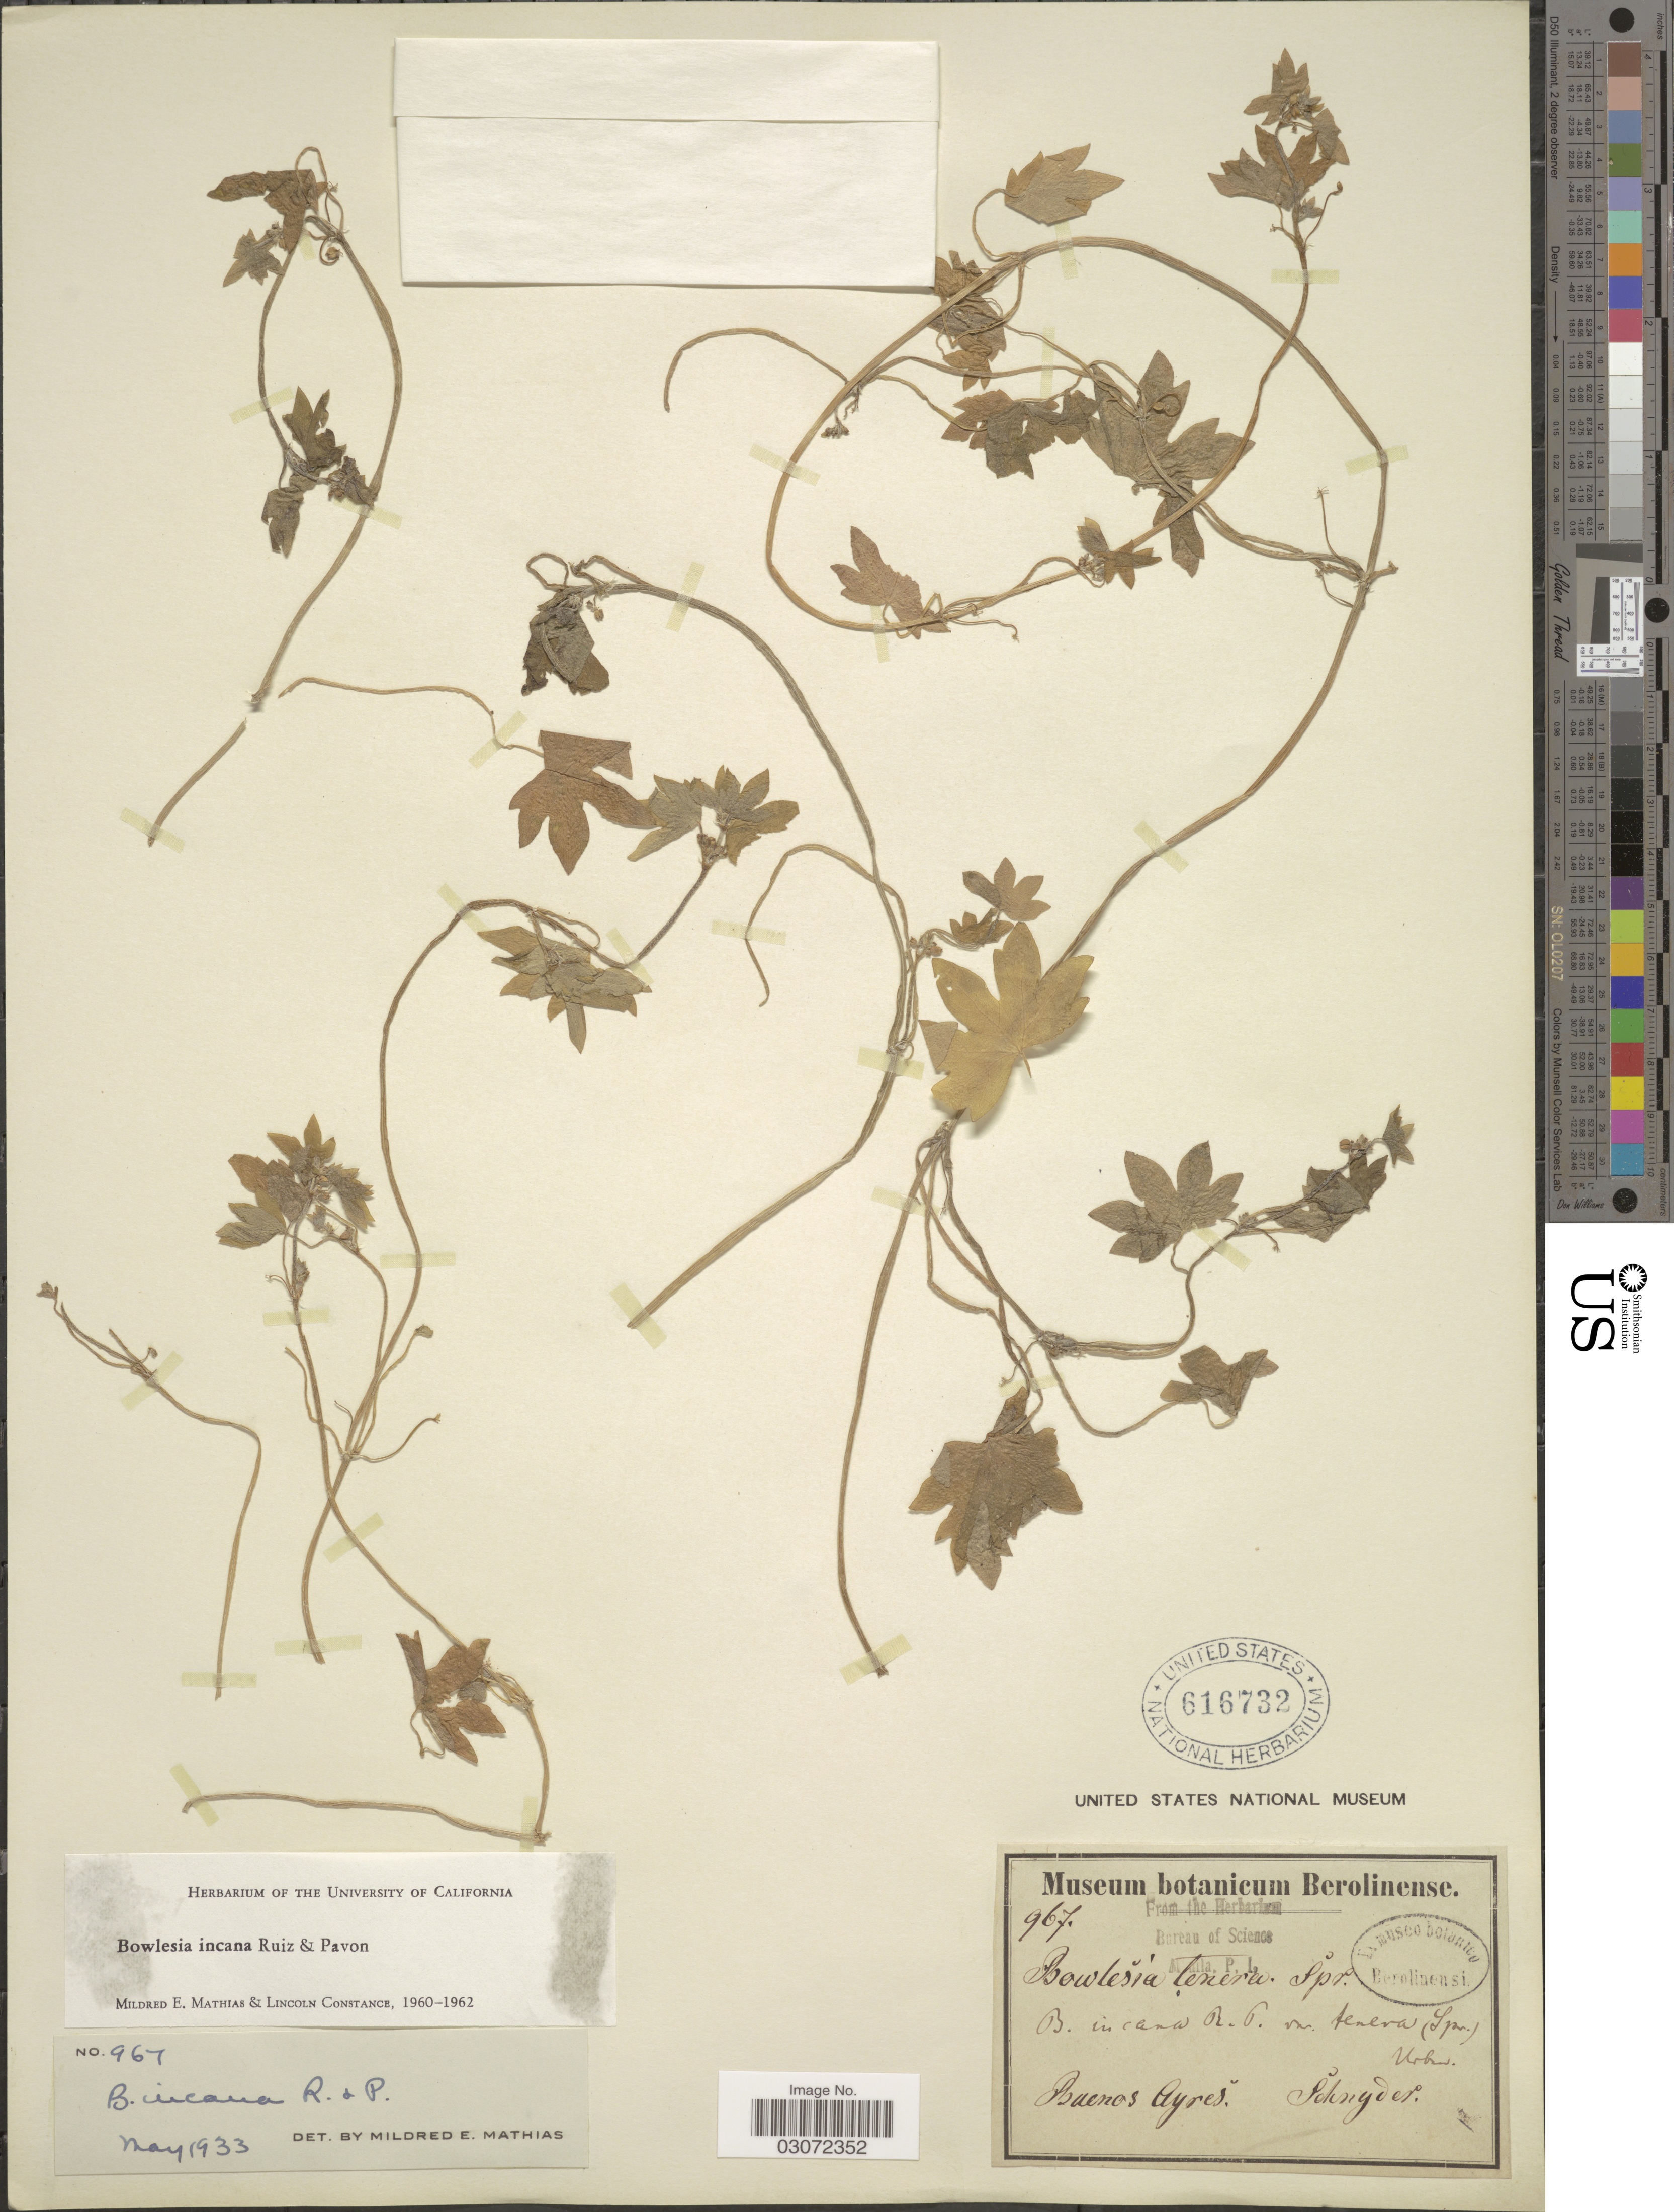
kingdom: Plantae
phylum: Tracheophyta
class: Magnoliopsida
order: Apiales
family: Apiaceae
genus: Bowlesia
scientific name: Bowlesia incana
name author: Ruiz & Pav.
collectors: Schnyder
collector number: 967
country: Argentina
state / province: Buenos Aires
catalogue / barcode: US 616732